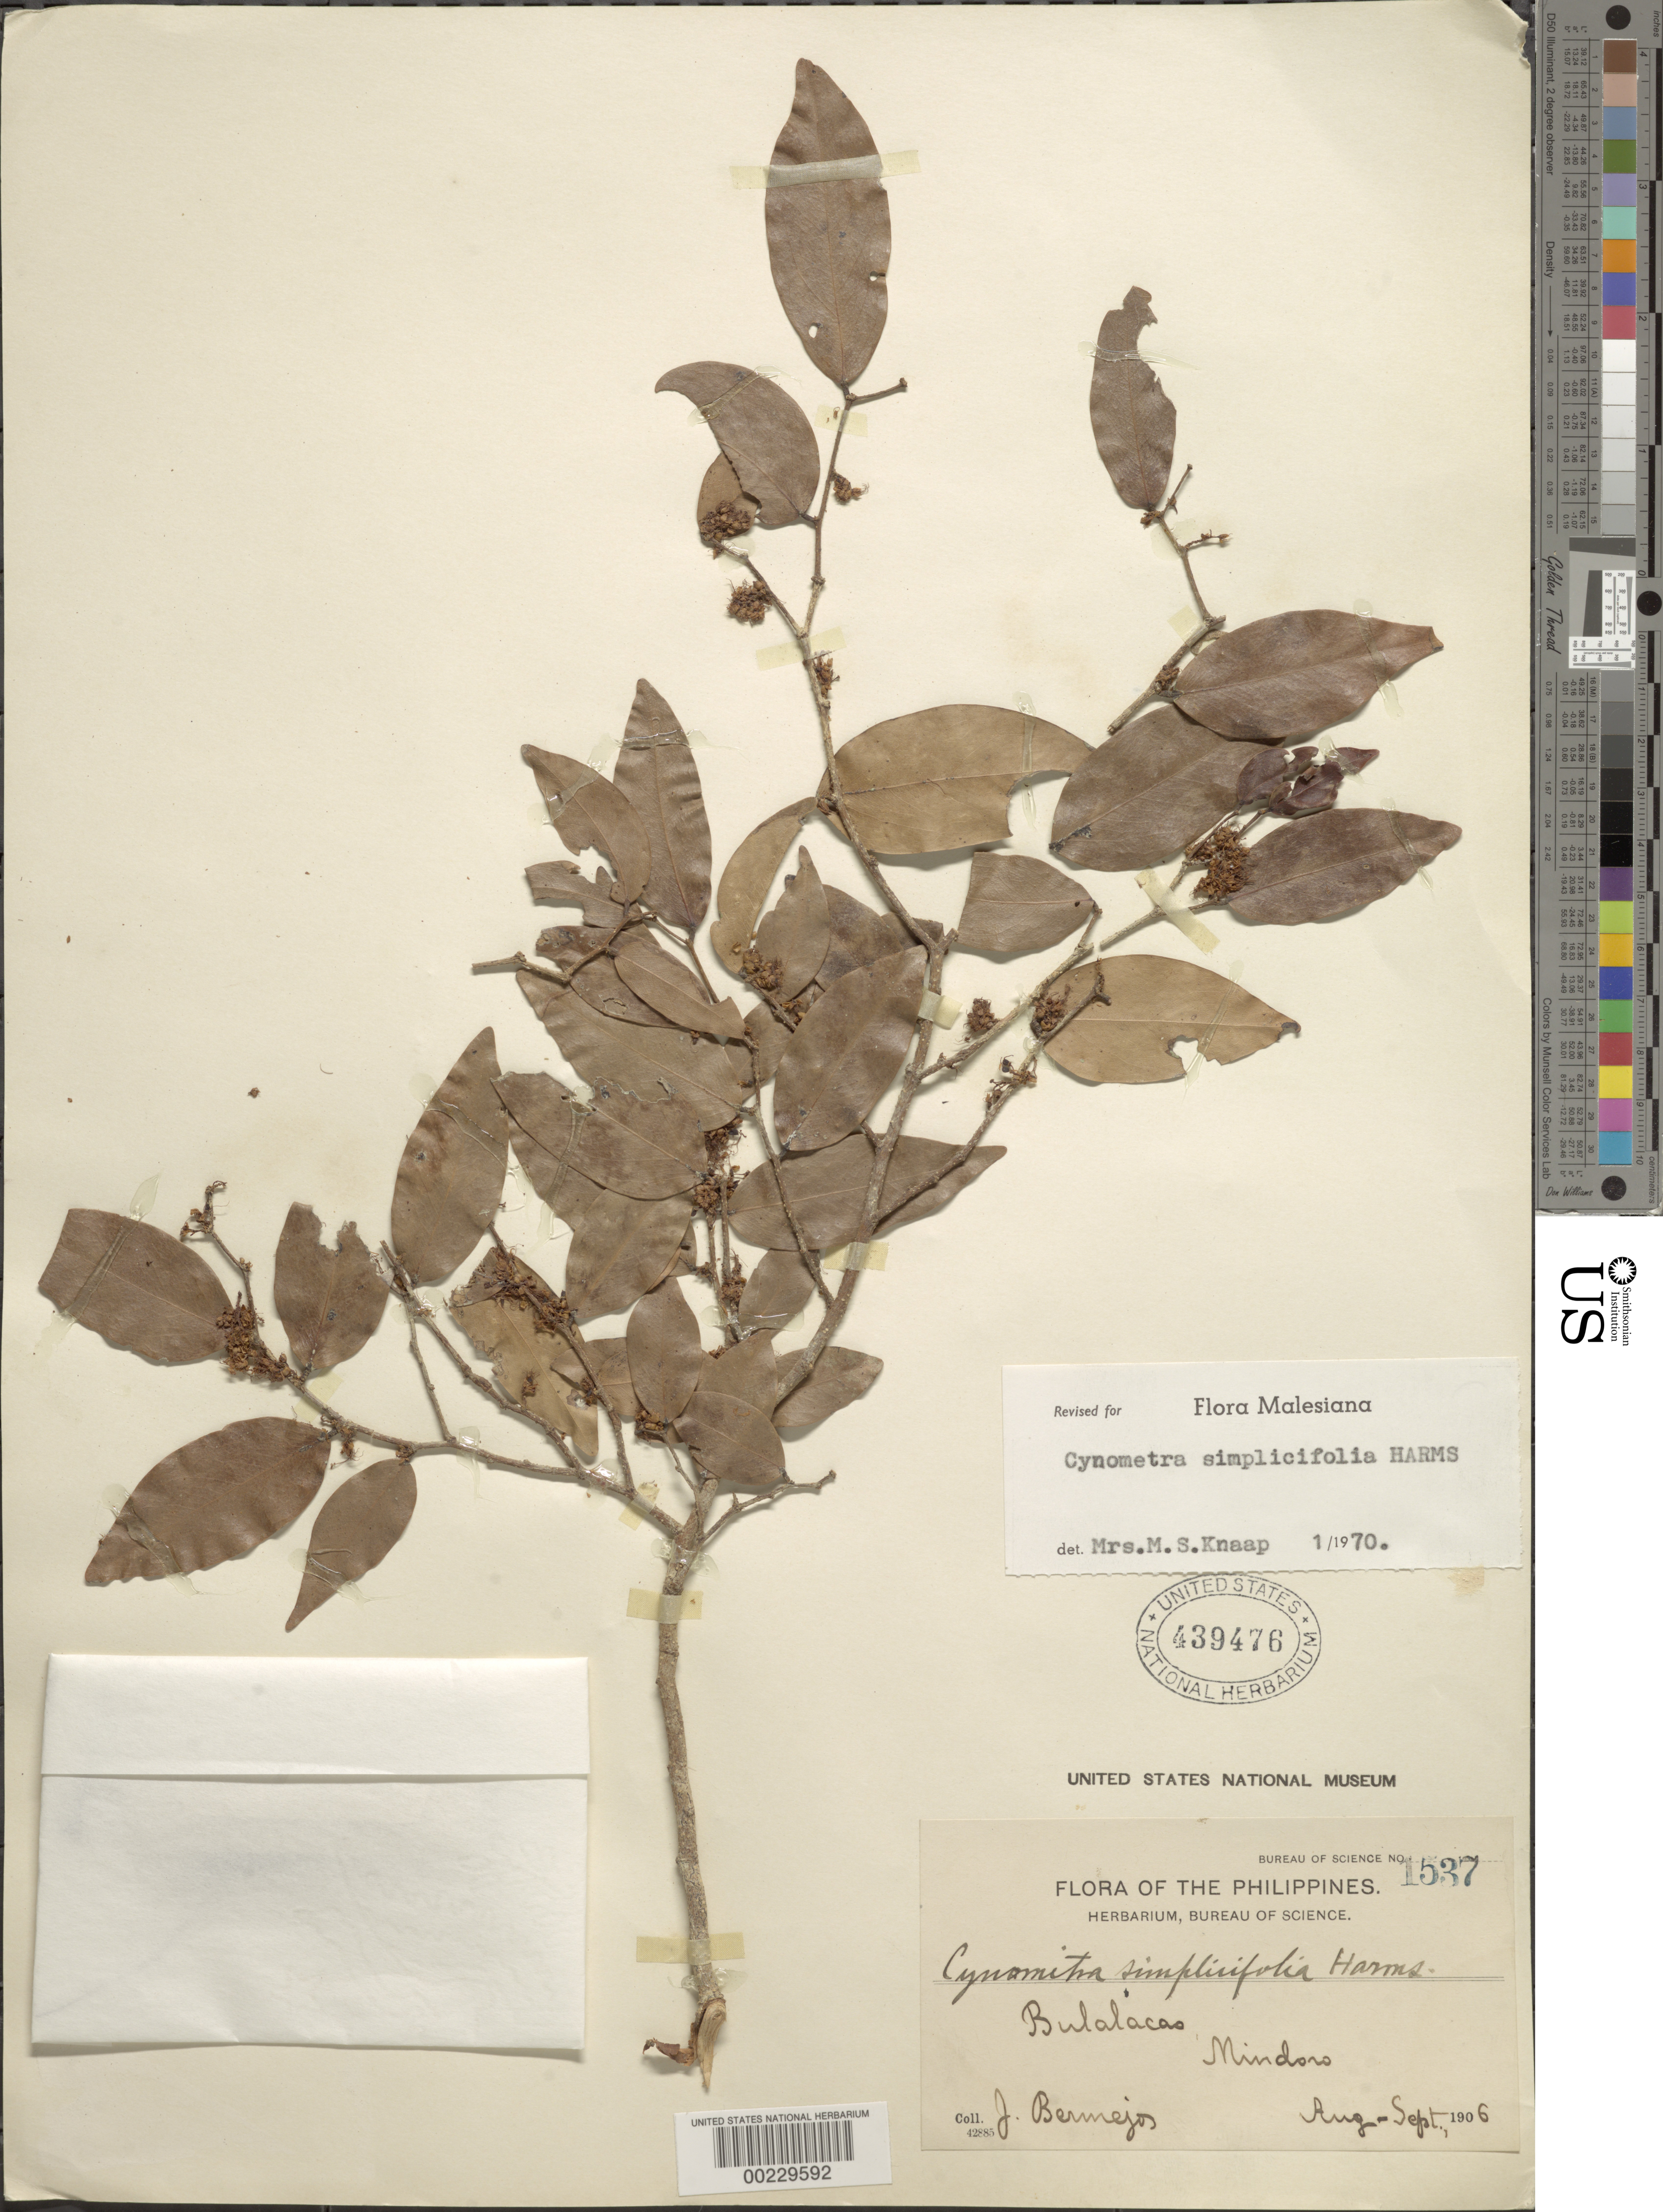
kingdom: Plantae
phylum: Tracheophyta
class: Magnoliopsida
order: Fabales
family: Fabaceae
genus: Cynometra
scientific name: Cynometra simplicifolia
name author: Harms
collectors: J. Bermejos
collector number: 1537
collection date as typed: Aug 1906 to -- Sep 1906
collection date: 1906-08/1906-09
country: Philippines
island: Mindoro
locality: Bulalcas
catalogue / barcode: US 439476